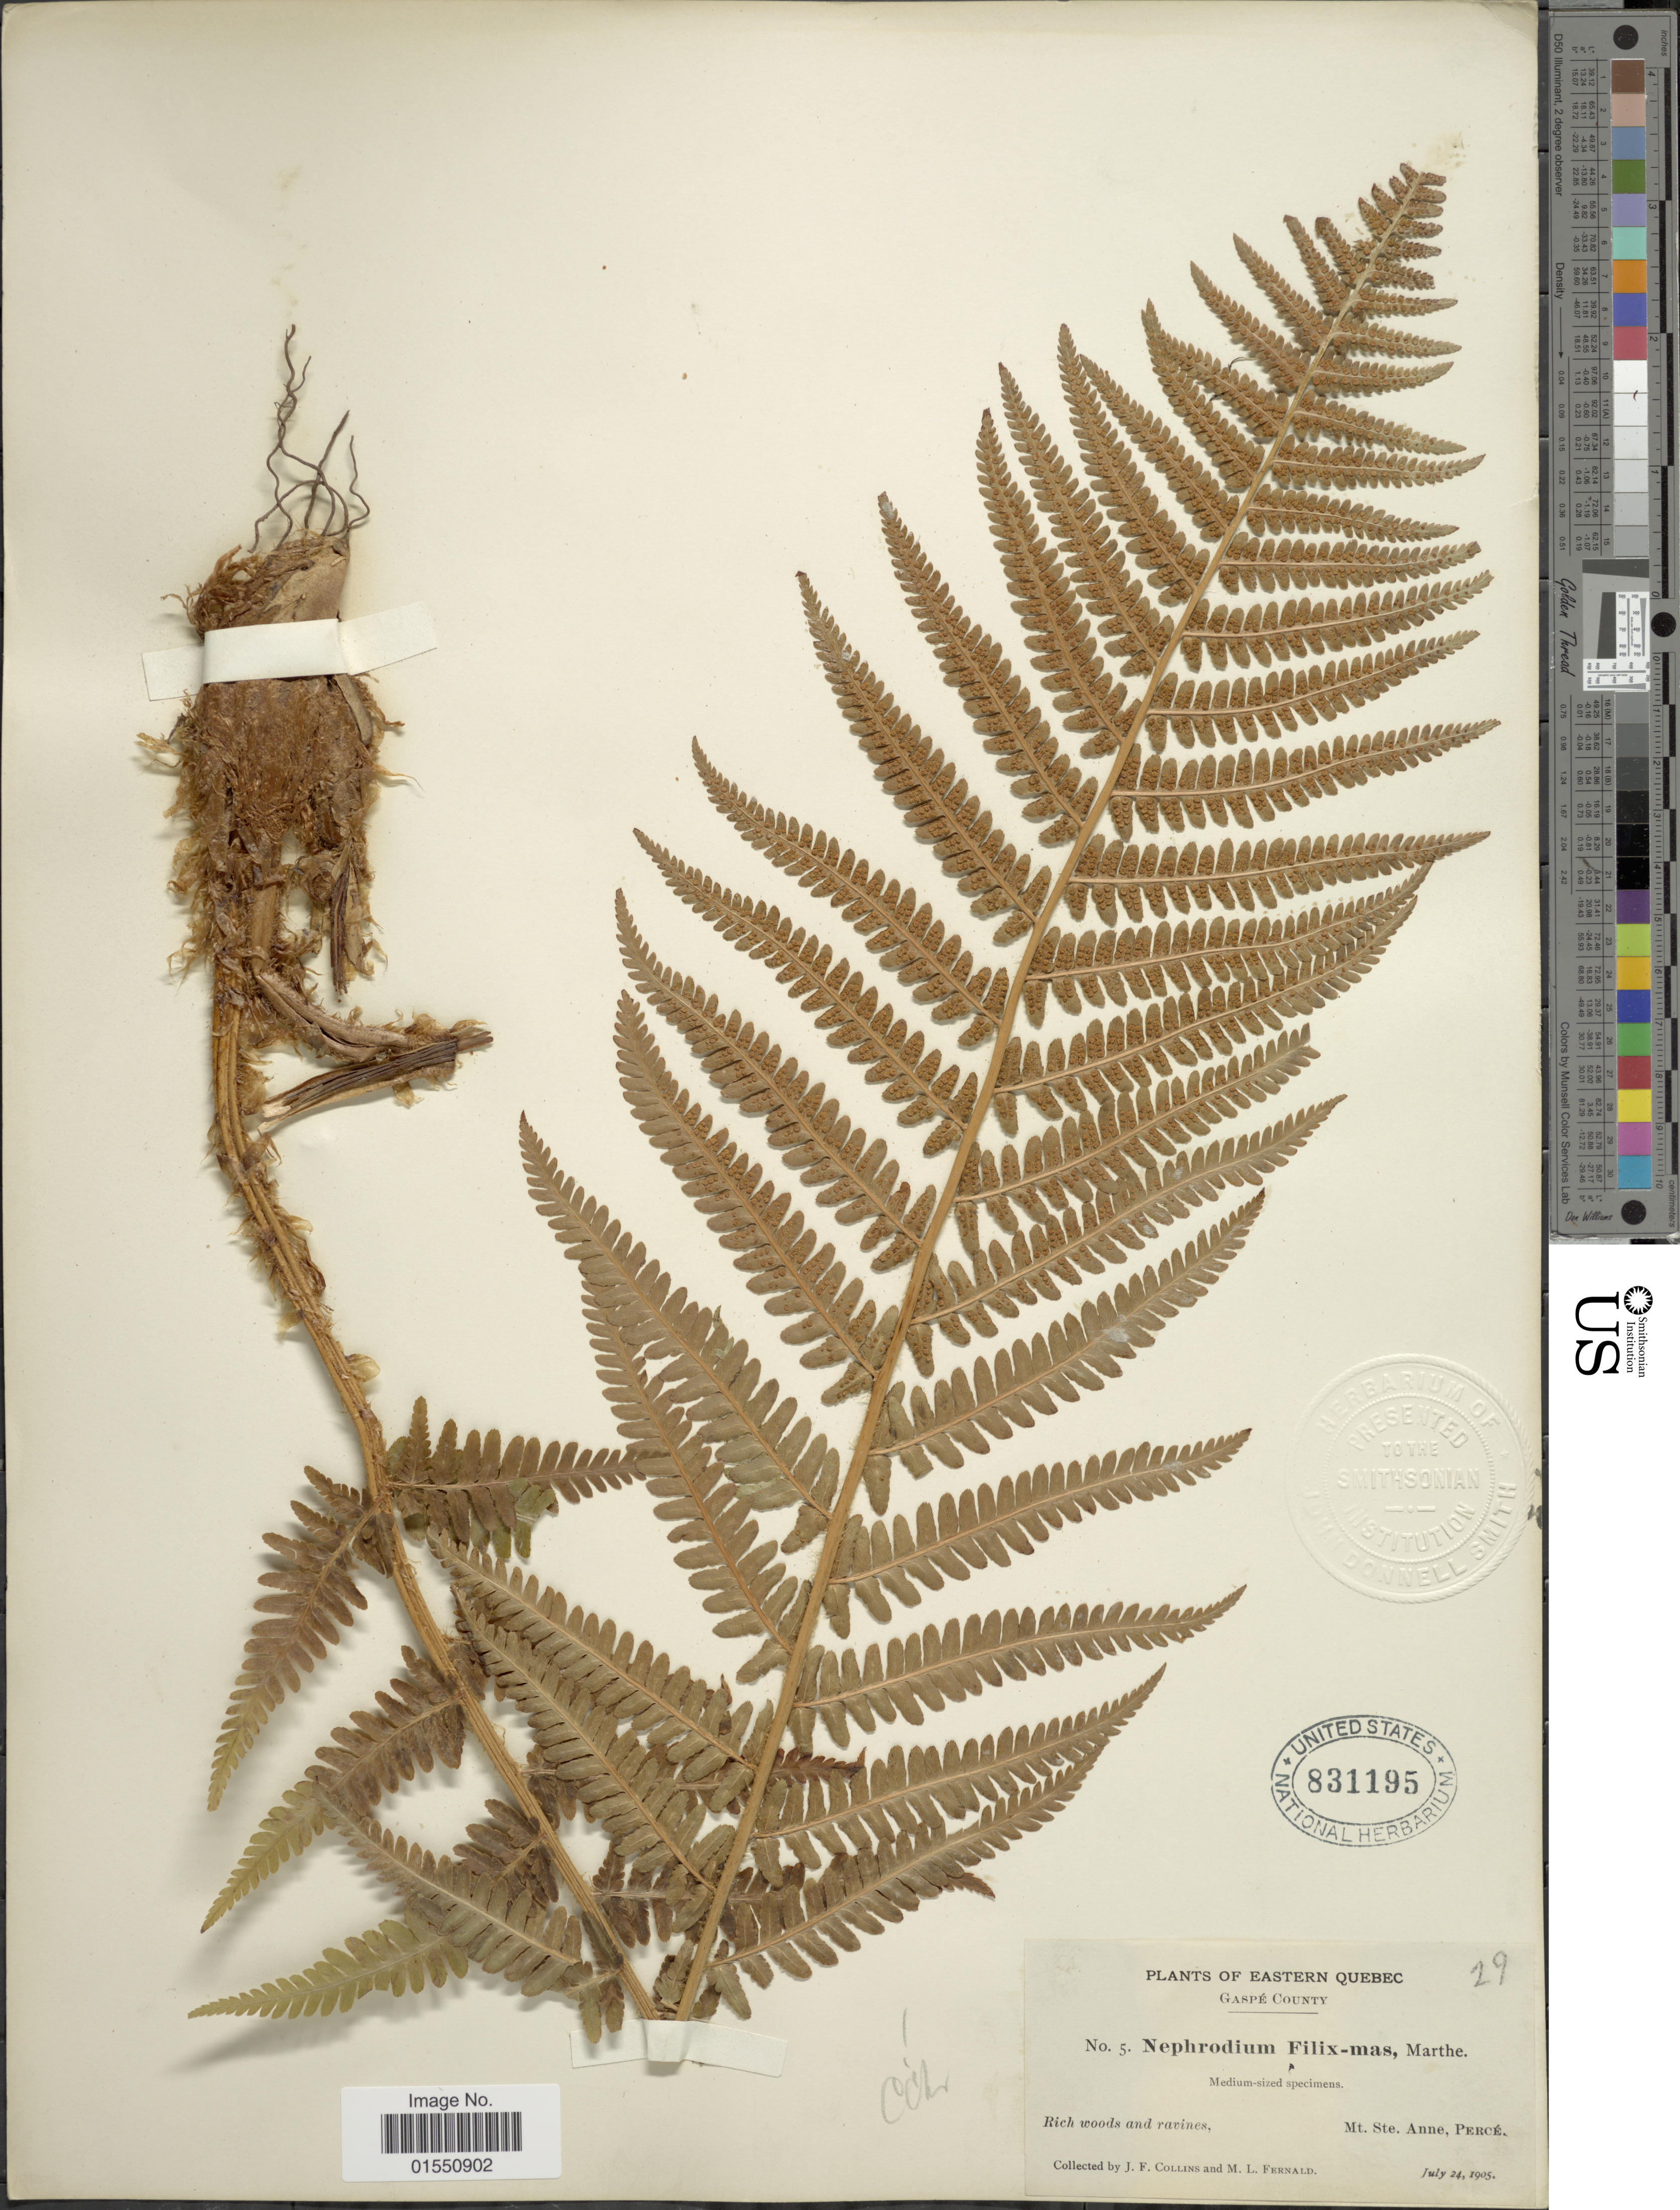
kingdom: Plantae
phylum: Tracheophyta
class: Polypodiopsida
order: Polypodiales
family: Dryopteridaceae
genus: Dryopteris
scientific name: Dryopteris filix-mas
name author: (L.) Schott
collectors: J. Collins & M. L. Fernald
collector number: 5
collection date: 1905-07-27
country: Canada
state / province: Quebec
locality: Eastern Quebec. Gaspé County. Mt. Ste. Anne, Percé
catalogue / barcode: US 831195